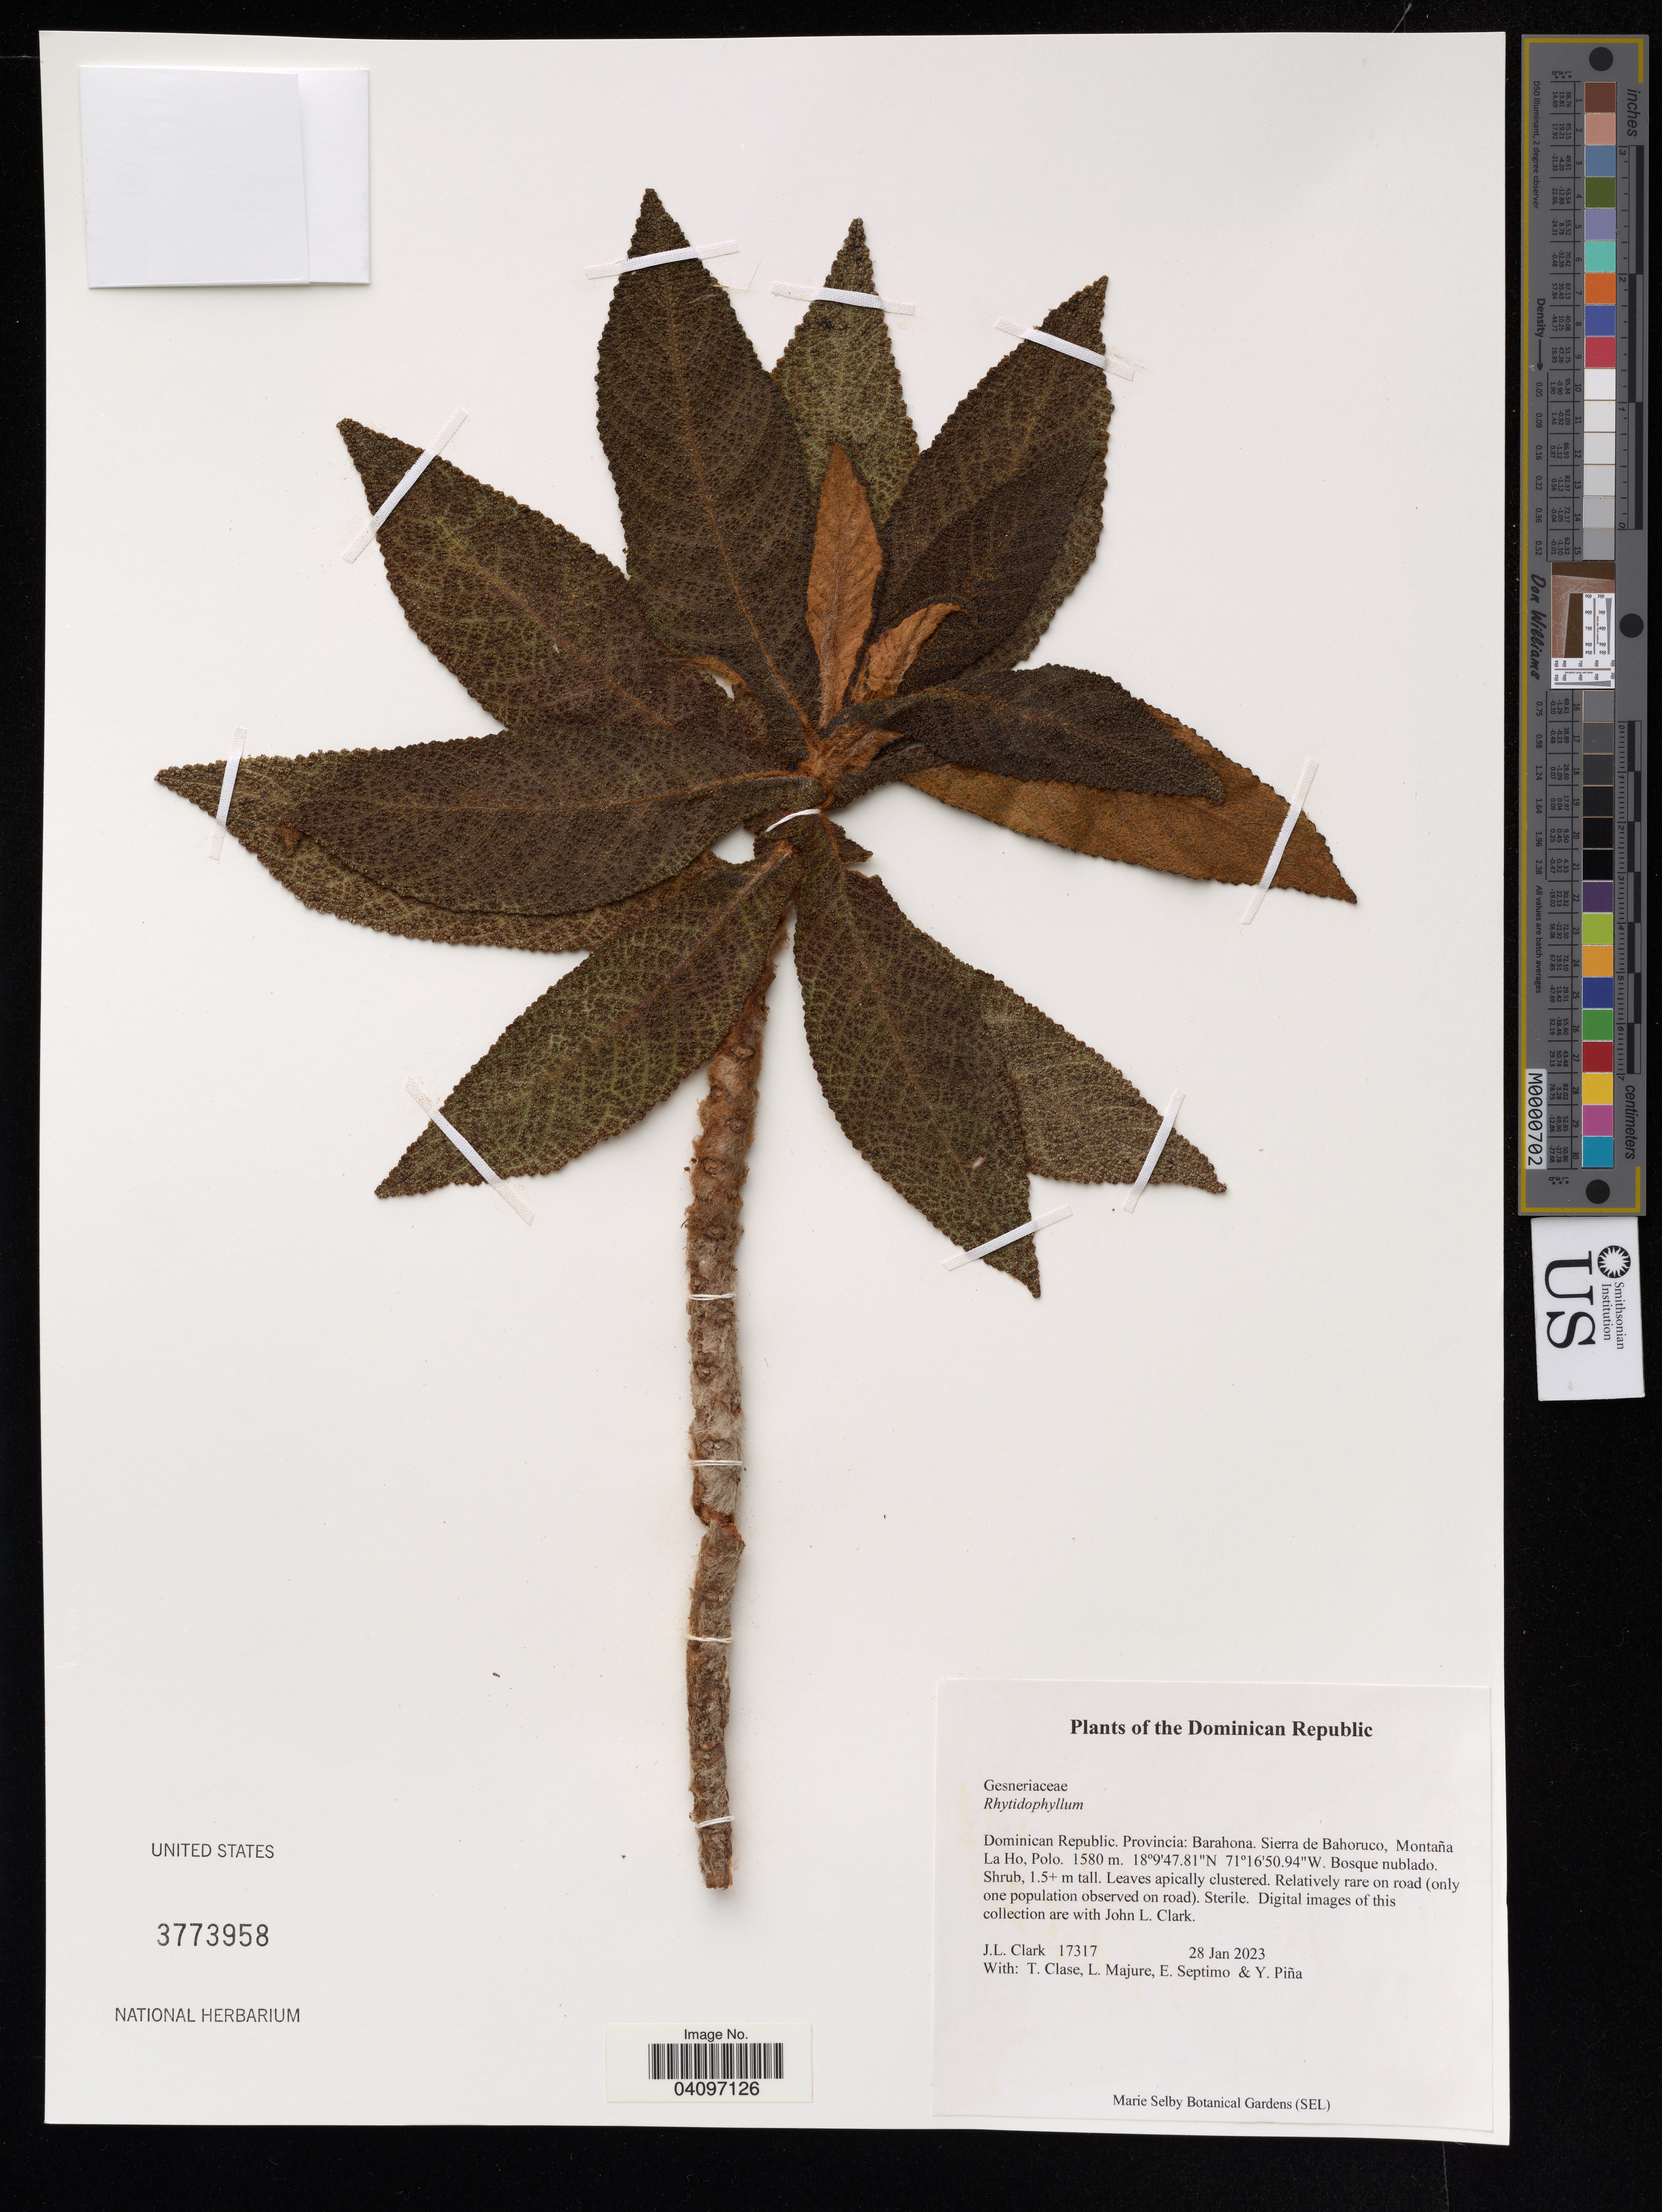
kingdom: Plantae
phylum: Tracheophyta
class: Magnoliopsida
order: Lamiales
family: Gesneriaceae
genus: Rhytidophyllum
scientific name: Rhytidophyllum sp.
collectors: J. Clark, T. Clase & L. Majure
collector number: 17317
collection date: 2023-01-28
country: Dominican Republic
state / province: Barahona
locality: Sierra de Bahoruco, Montaña La Ho, Polo.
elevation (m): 1580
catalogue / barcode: US 3773958